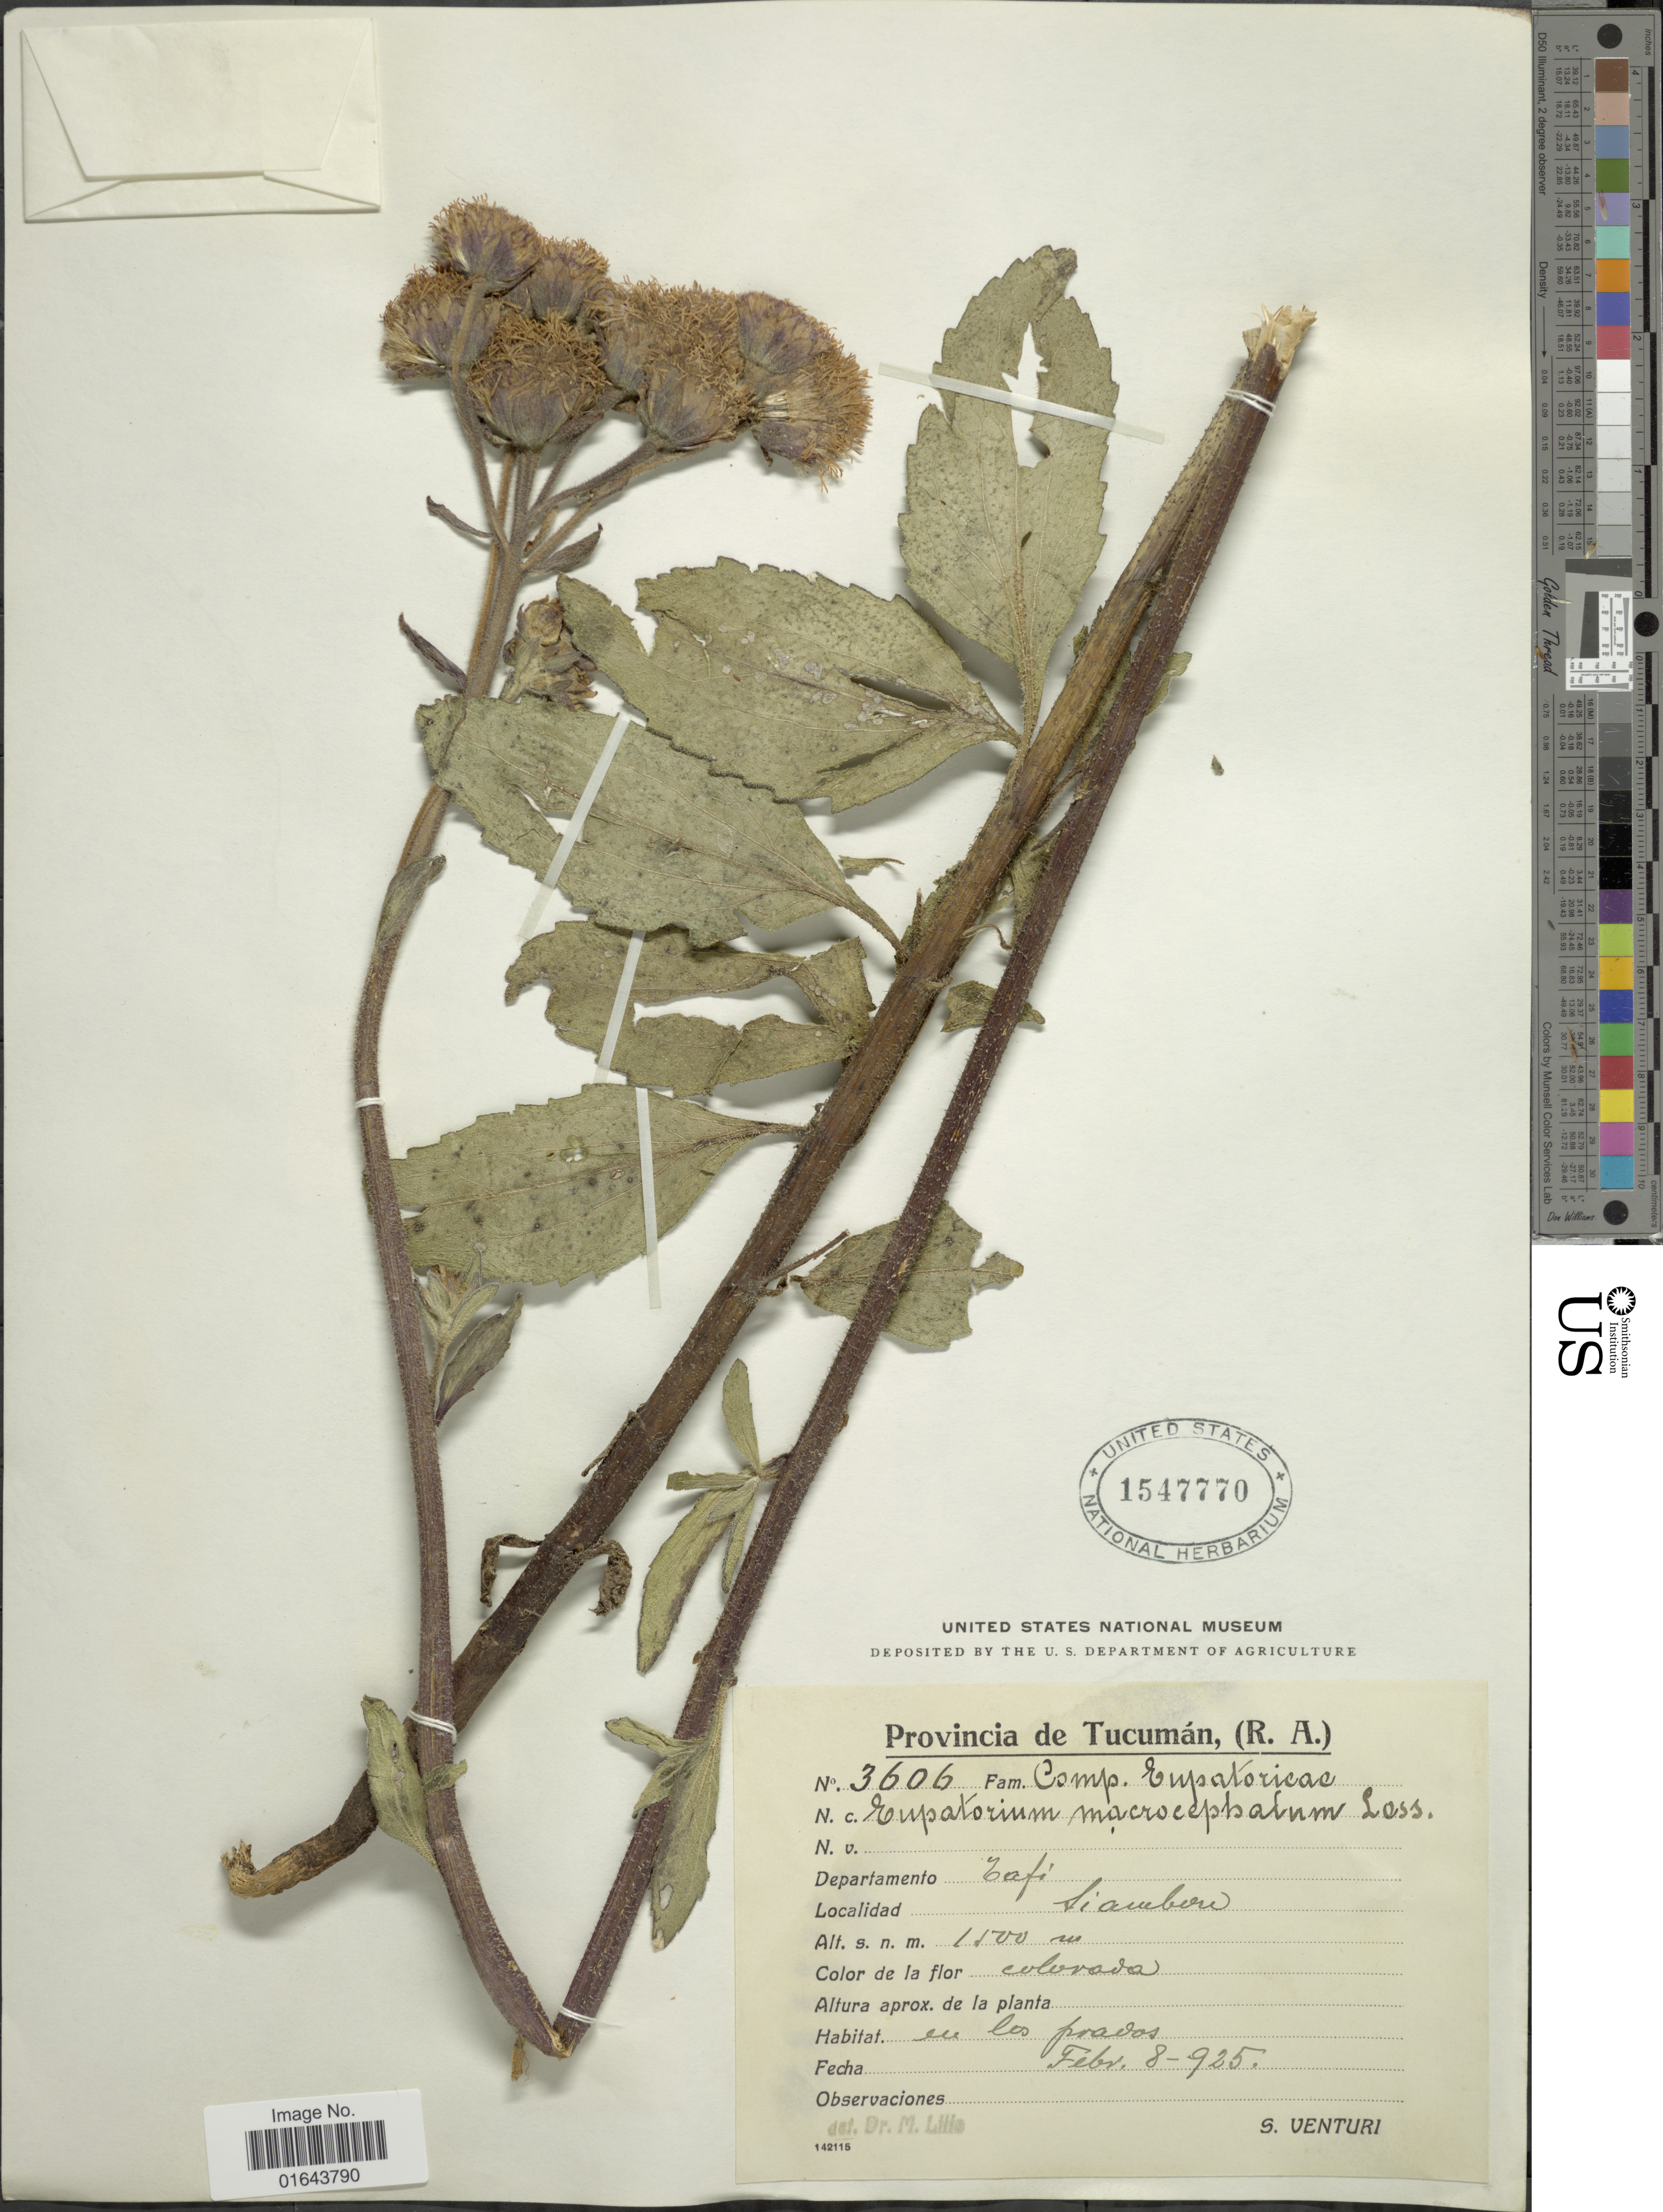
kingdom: Plantae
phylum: Tracheophyta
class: Magnoliopsida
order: Asterales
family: Asteraceae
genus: Campuloclinium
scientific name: Campuloclinium macrocephalum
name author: (Less.) DC.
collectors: S. Venturi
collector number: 3606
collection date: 1925-02-08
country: Argentina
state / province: Tucuman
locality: Provincia de Tucumán, (R.A.). Departamento Tafi. Siambon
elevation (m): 1500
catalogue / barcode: US 1547770